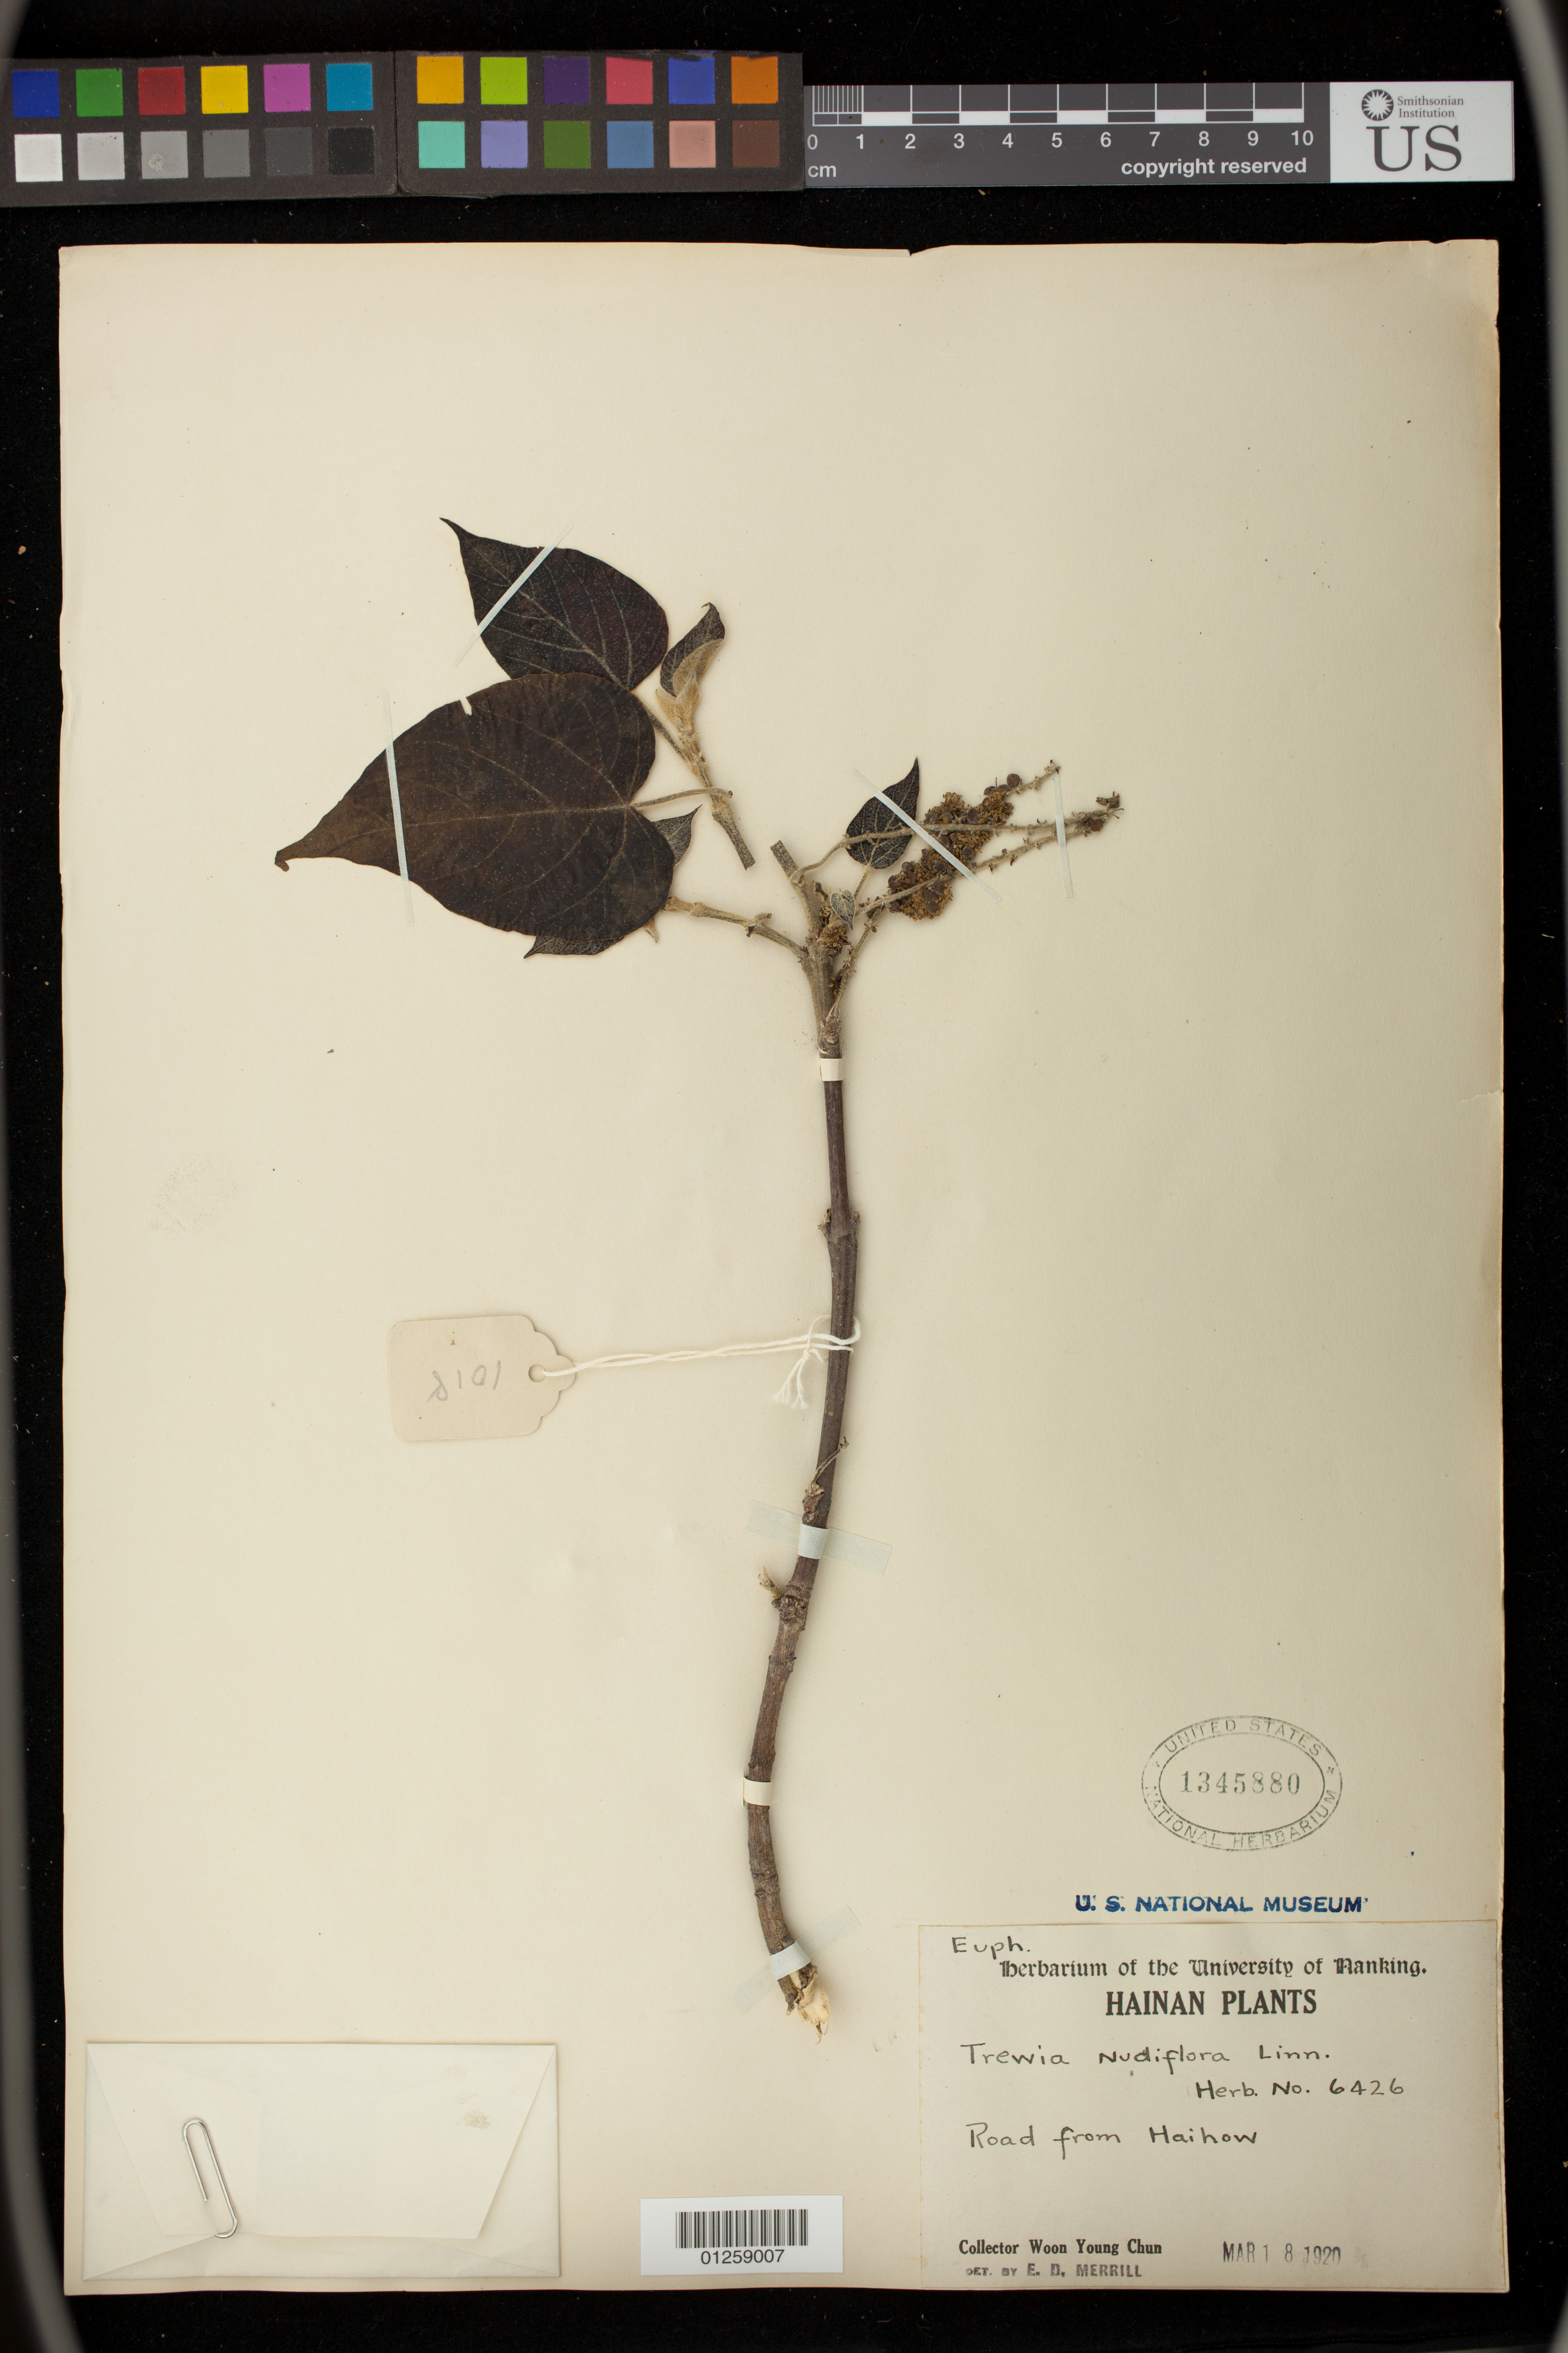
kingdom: Plantae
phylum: Tracheophyta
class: Magnoliopsida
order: Malpighiales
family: Euphorbiaceae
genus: Mallotus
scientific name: Mallotus nudiflorus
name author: (L.) Kulju & Welzen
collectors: W. Y. Chun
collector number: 6426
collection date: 1920-03-18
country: China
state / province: Hainan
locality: Road from Haihow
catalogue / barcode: US 1345880